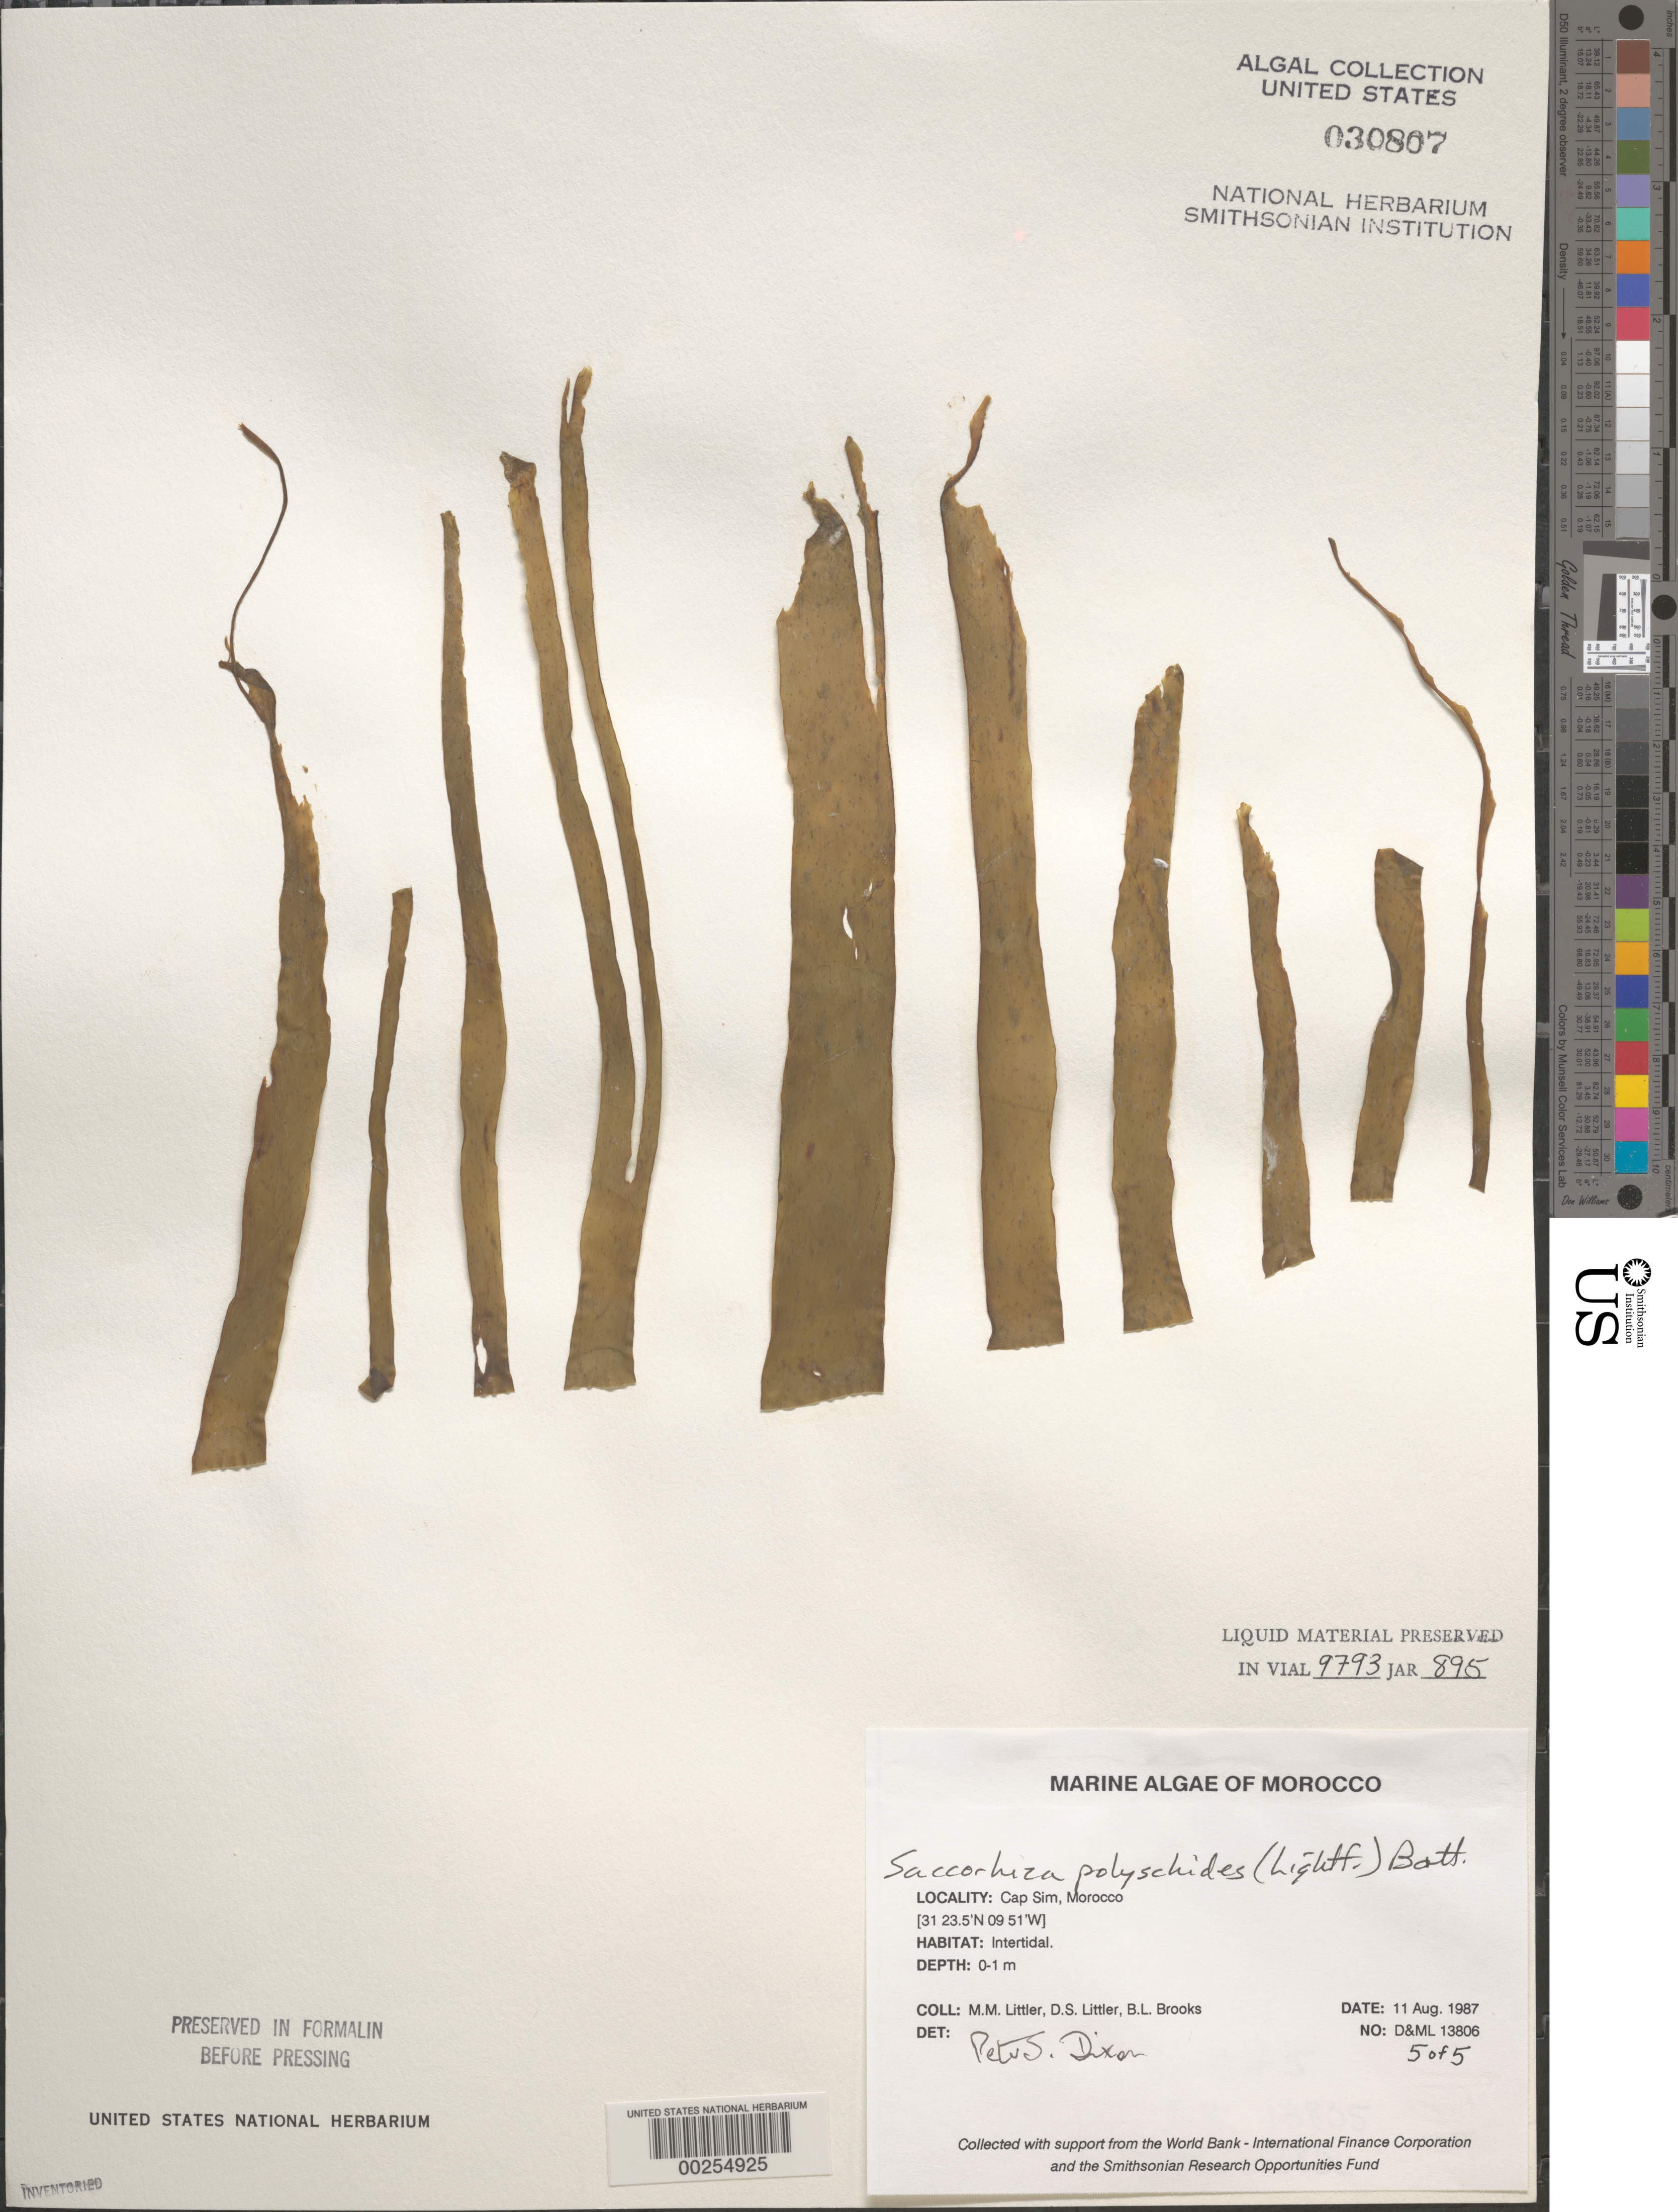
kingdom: Chromista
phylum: Foraminifera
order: Astrorhizida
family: Hyperamminidae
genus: Saccorhiza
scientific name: Saccorhiza polyschides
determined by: Dixon, P. S.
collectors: M. M. Littler, D. S. Littler & B. Brooks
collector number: D&ML 13806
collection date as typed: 11 Aug 1987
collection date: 1987-08-11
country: Morocco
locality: Cap Sim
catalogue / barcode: US 30807